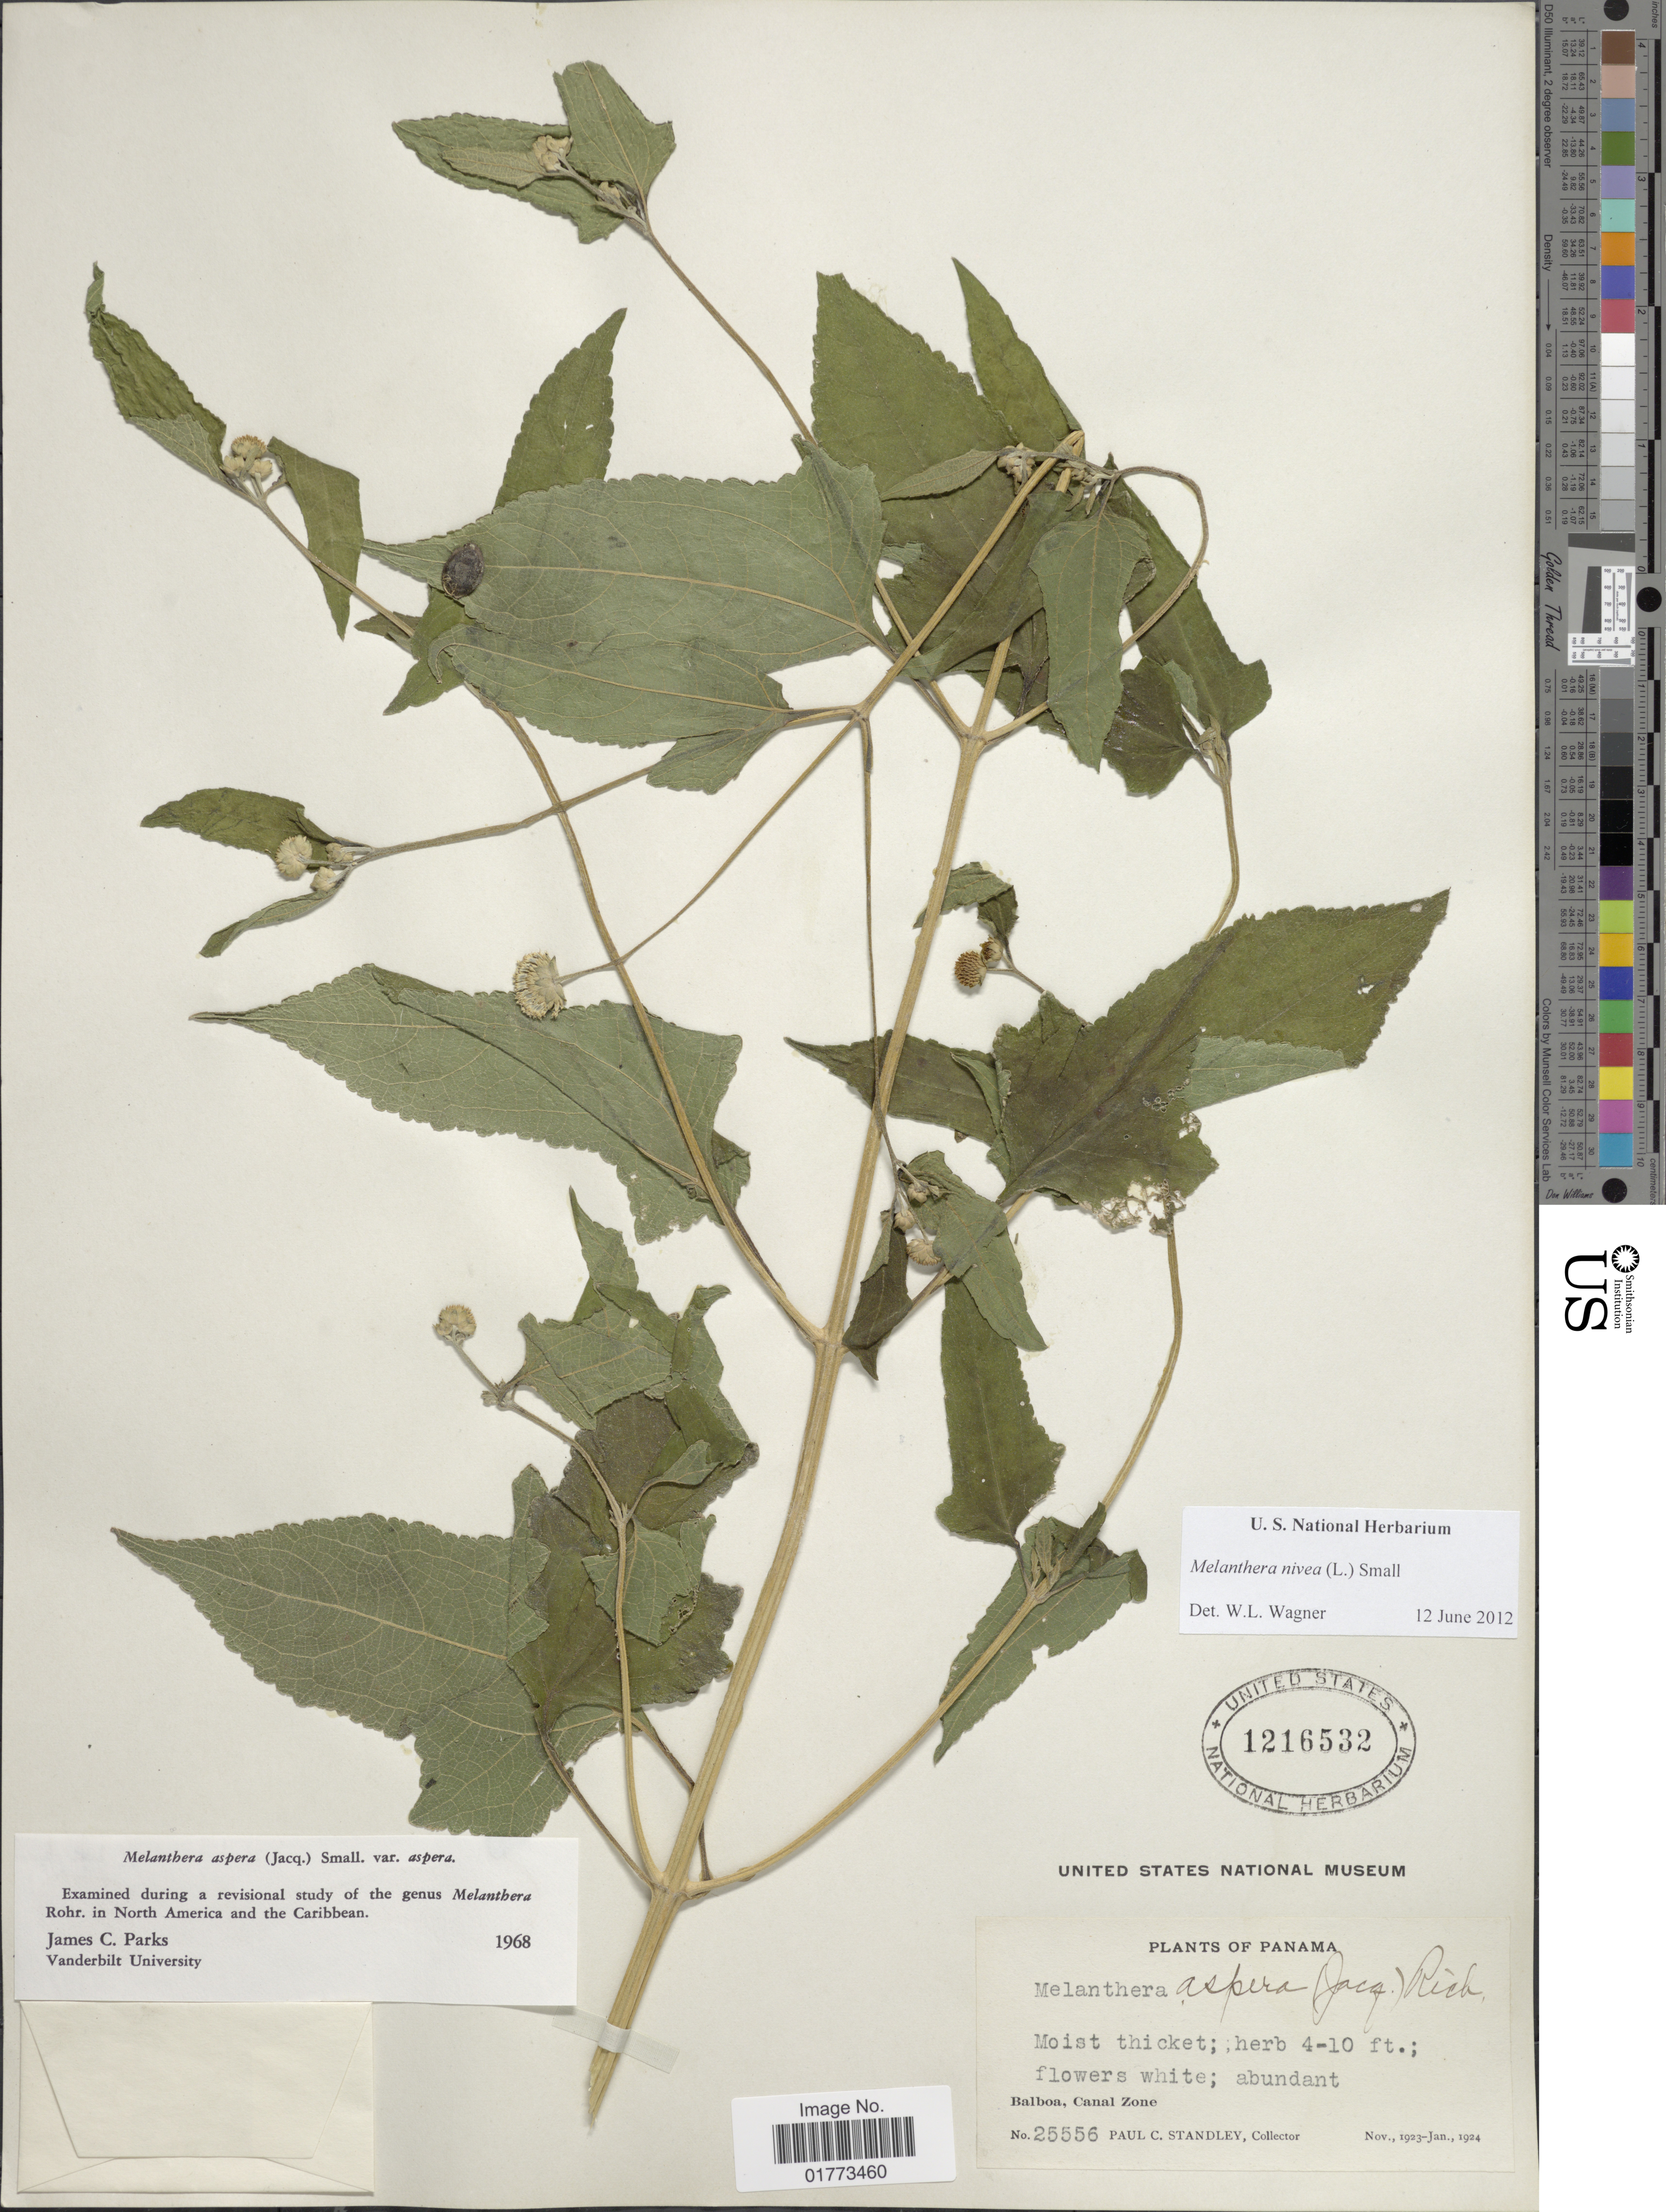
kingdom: Plantae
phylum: Tracheophyta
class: Magnoliopsida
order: Asterales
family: Asteraceae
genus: Melanthera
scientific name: Melanthera nivea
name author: (L.) Small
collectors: P. C. Standley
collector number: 25556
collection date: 1923-11/1924-01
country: Panama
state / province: Colón / Panamá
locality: Balboa, Canal Zone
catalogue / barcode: US 1216532